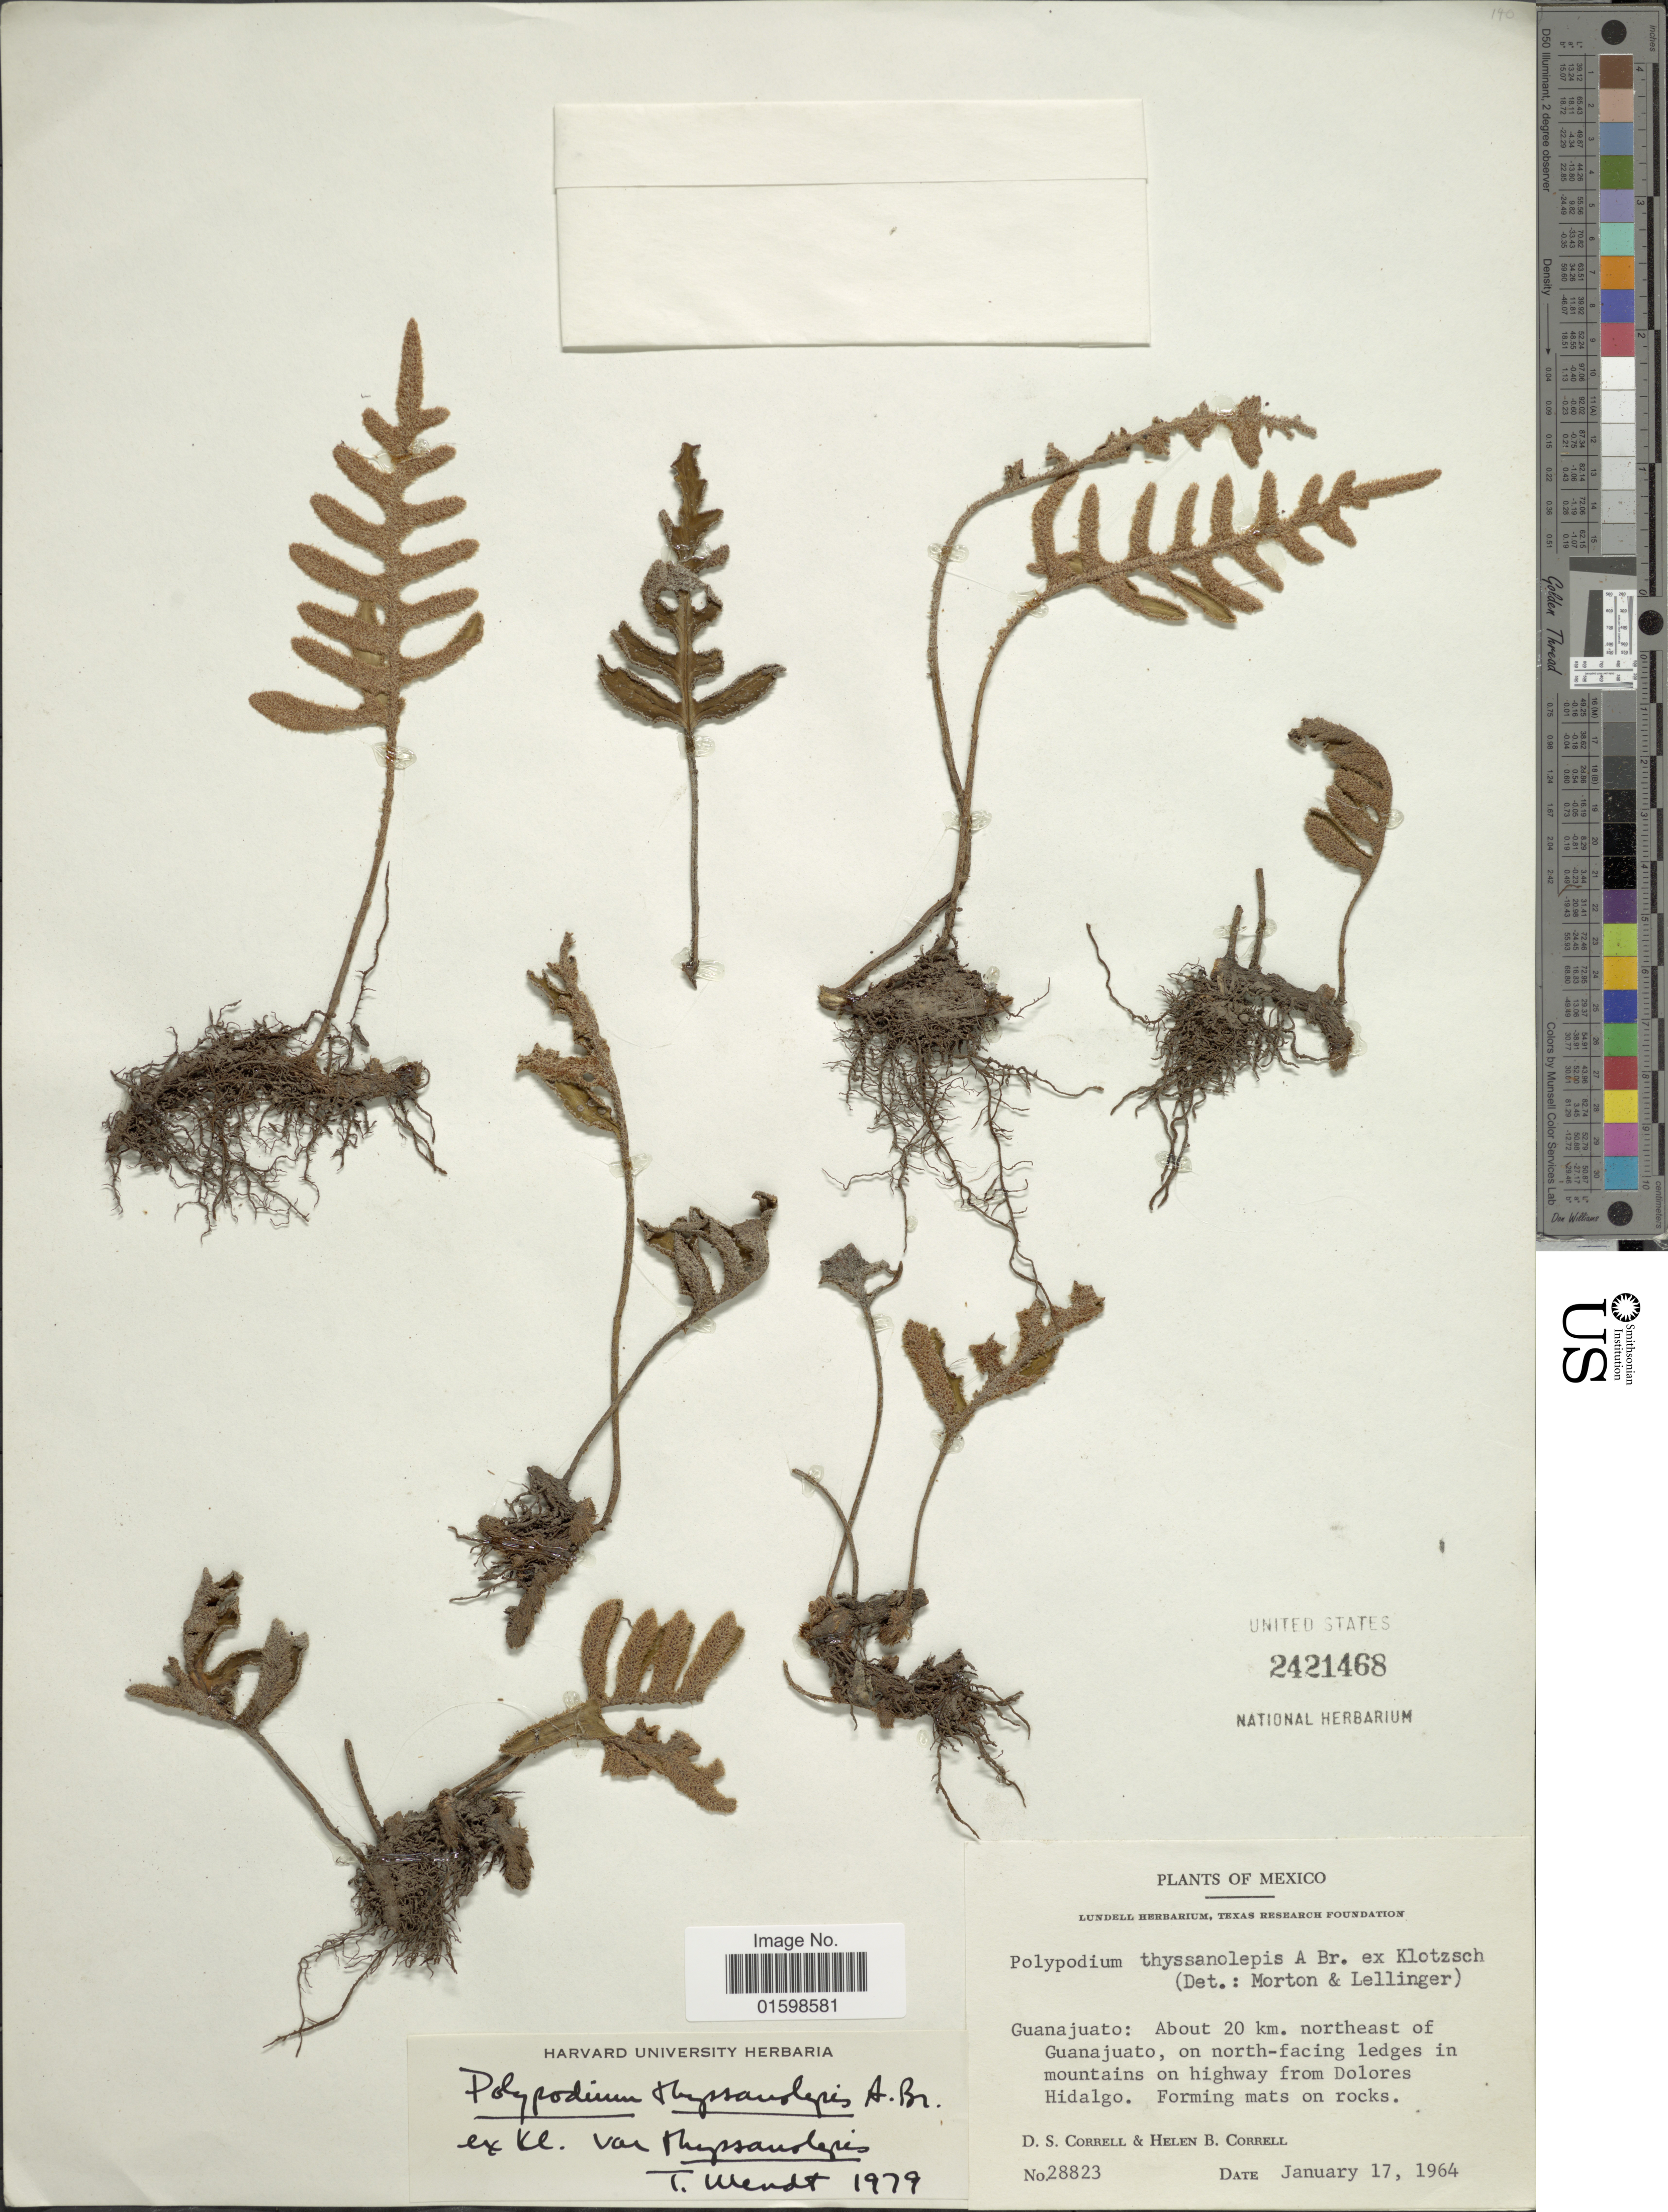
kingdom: Plantae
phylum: Tracheophyta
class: Polypodiopsida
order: Polypodiales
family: Polypodiaceae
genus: Pleopeltis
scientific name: Pleopeltis thyssanolepis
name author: (A. Braun ex Klotzsch) E.G. Andrews & Windham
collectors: D. S. Correll & H. Correll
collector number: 28823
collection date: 1964-01-17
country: Mexico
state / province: Guanajuato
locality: About 20 km. northeast of Guanajuato, on north-facing ledges in mountains on highway from Dolores Hidalgo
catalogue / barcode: US 2421468